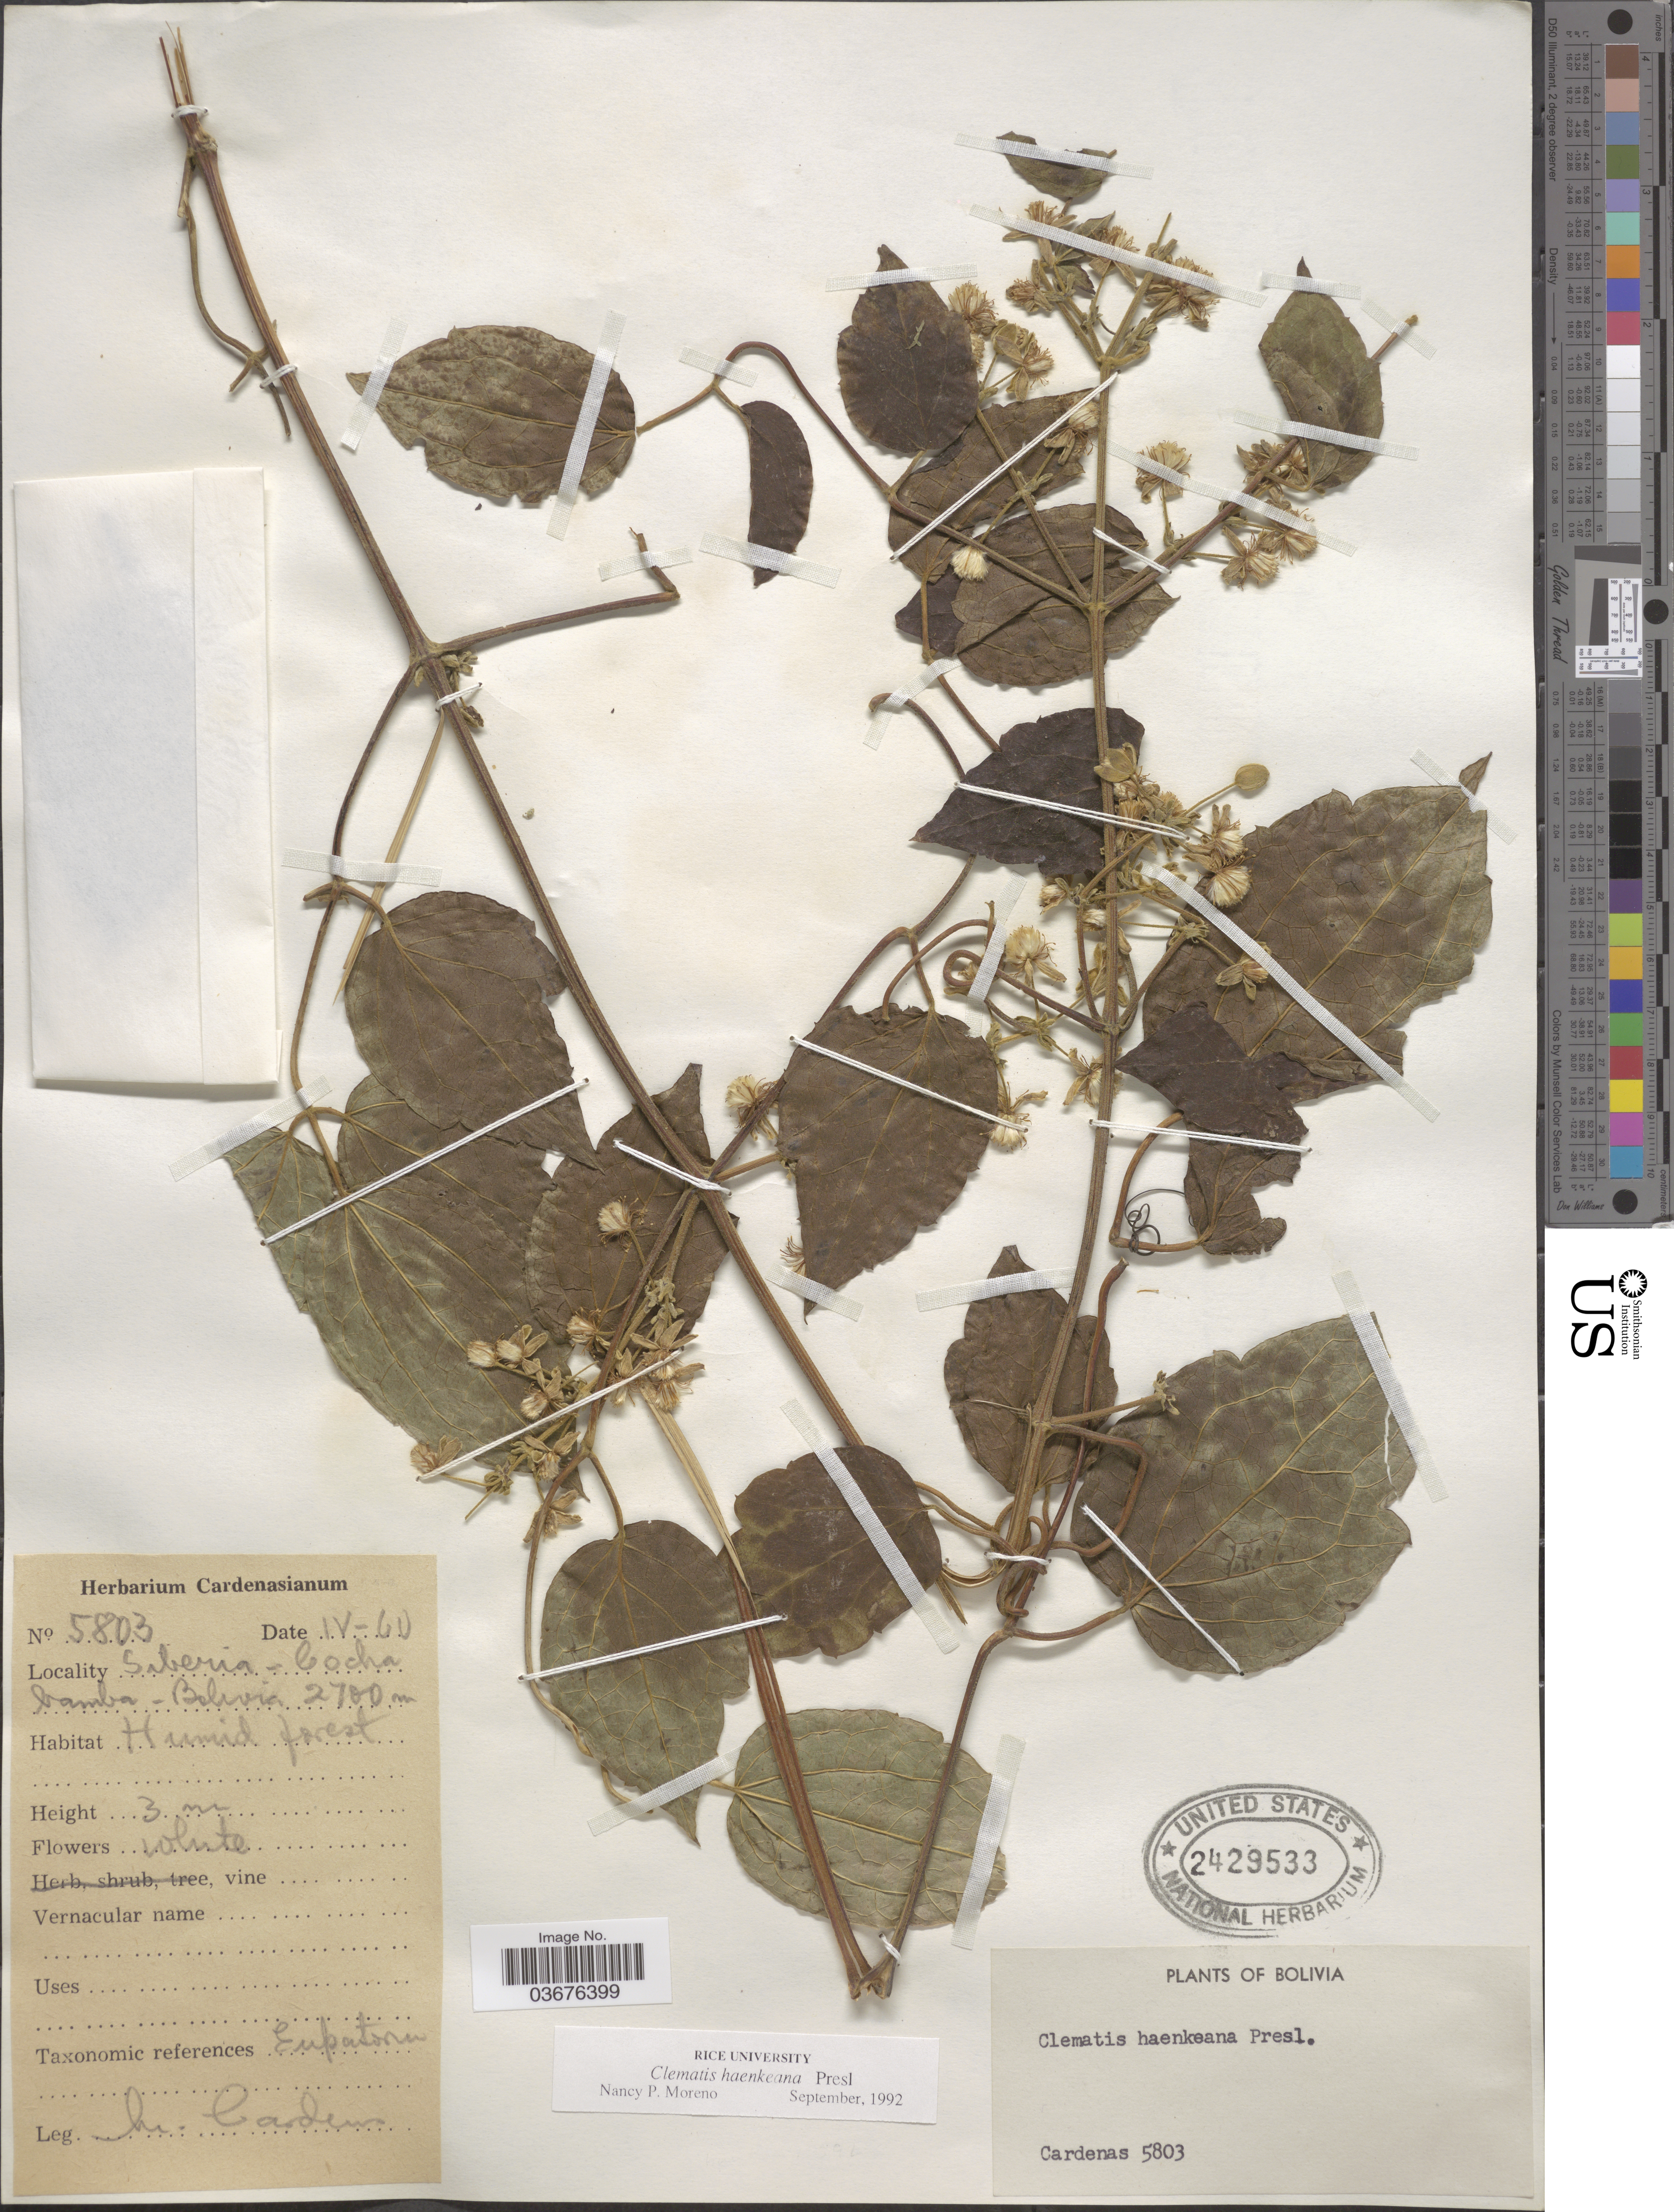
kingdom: Plantae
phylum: Tracheophyta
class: Magnoliopsida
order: Ranunculales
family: Ranunculaceae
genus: Clematis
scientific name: Clematis haenkeana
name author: C. Presl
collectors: M. Cárdenas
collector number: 5803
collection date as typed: Transcribed d/m/y: /4/60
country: Bolivia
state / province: Cochabamba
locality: Siberia.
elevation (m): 2700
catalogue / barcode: US 2429533